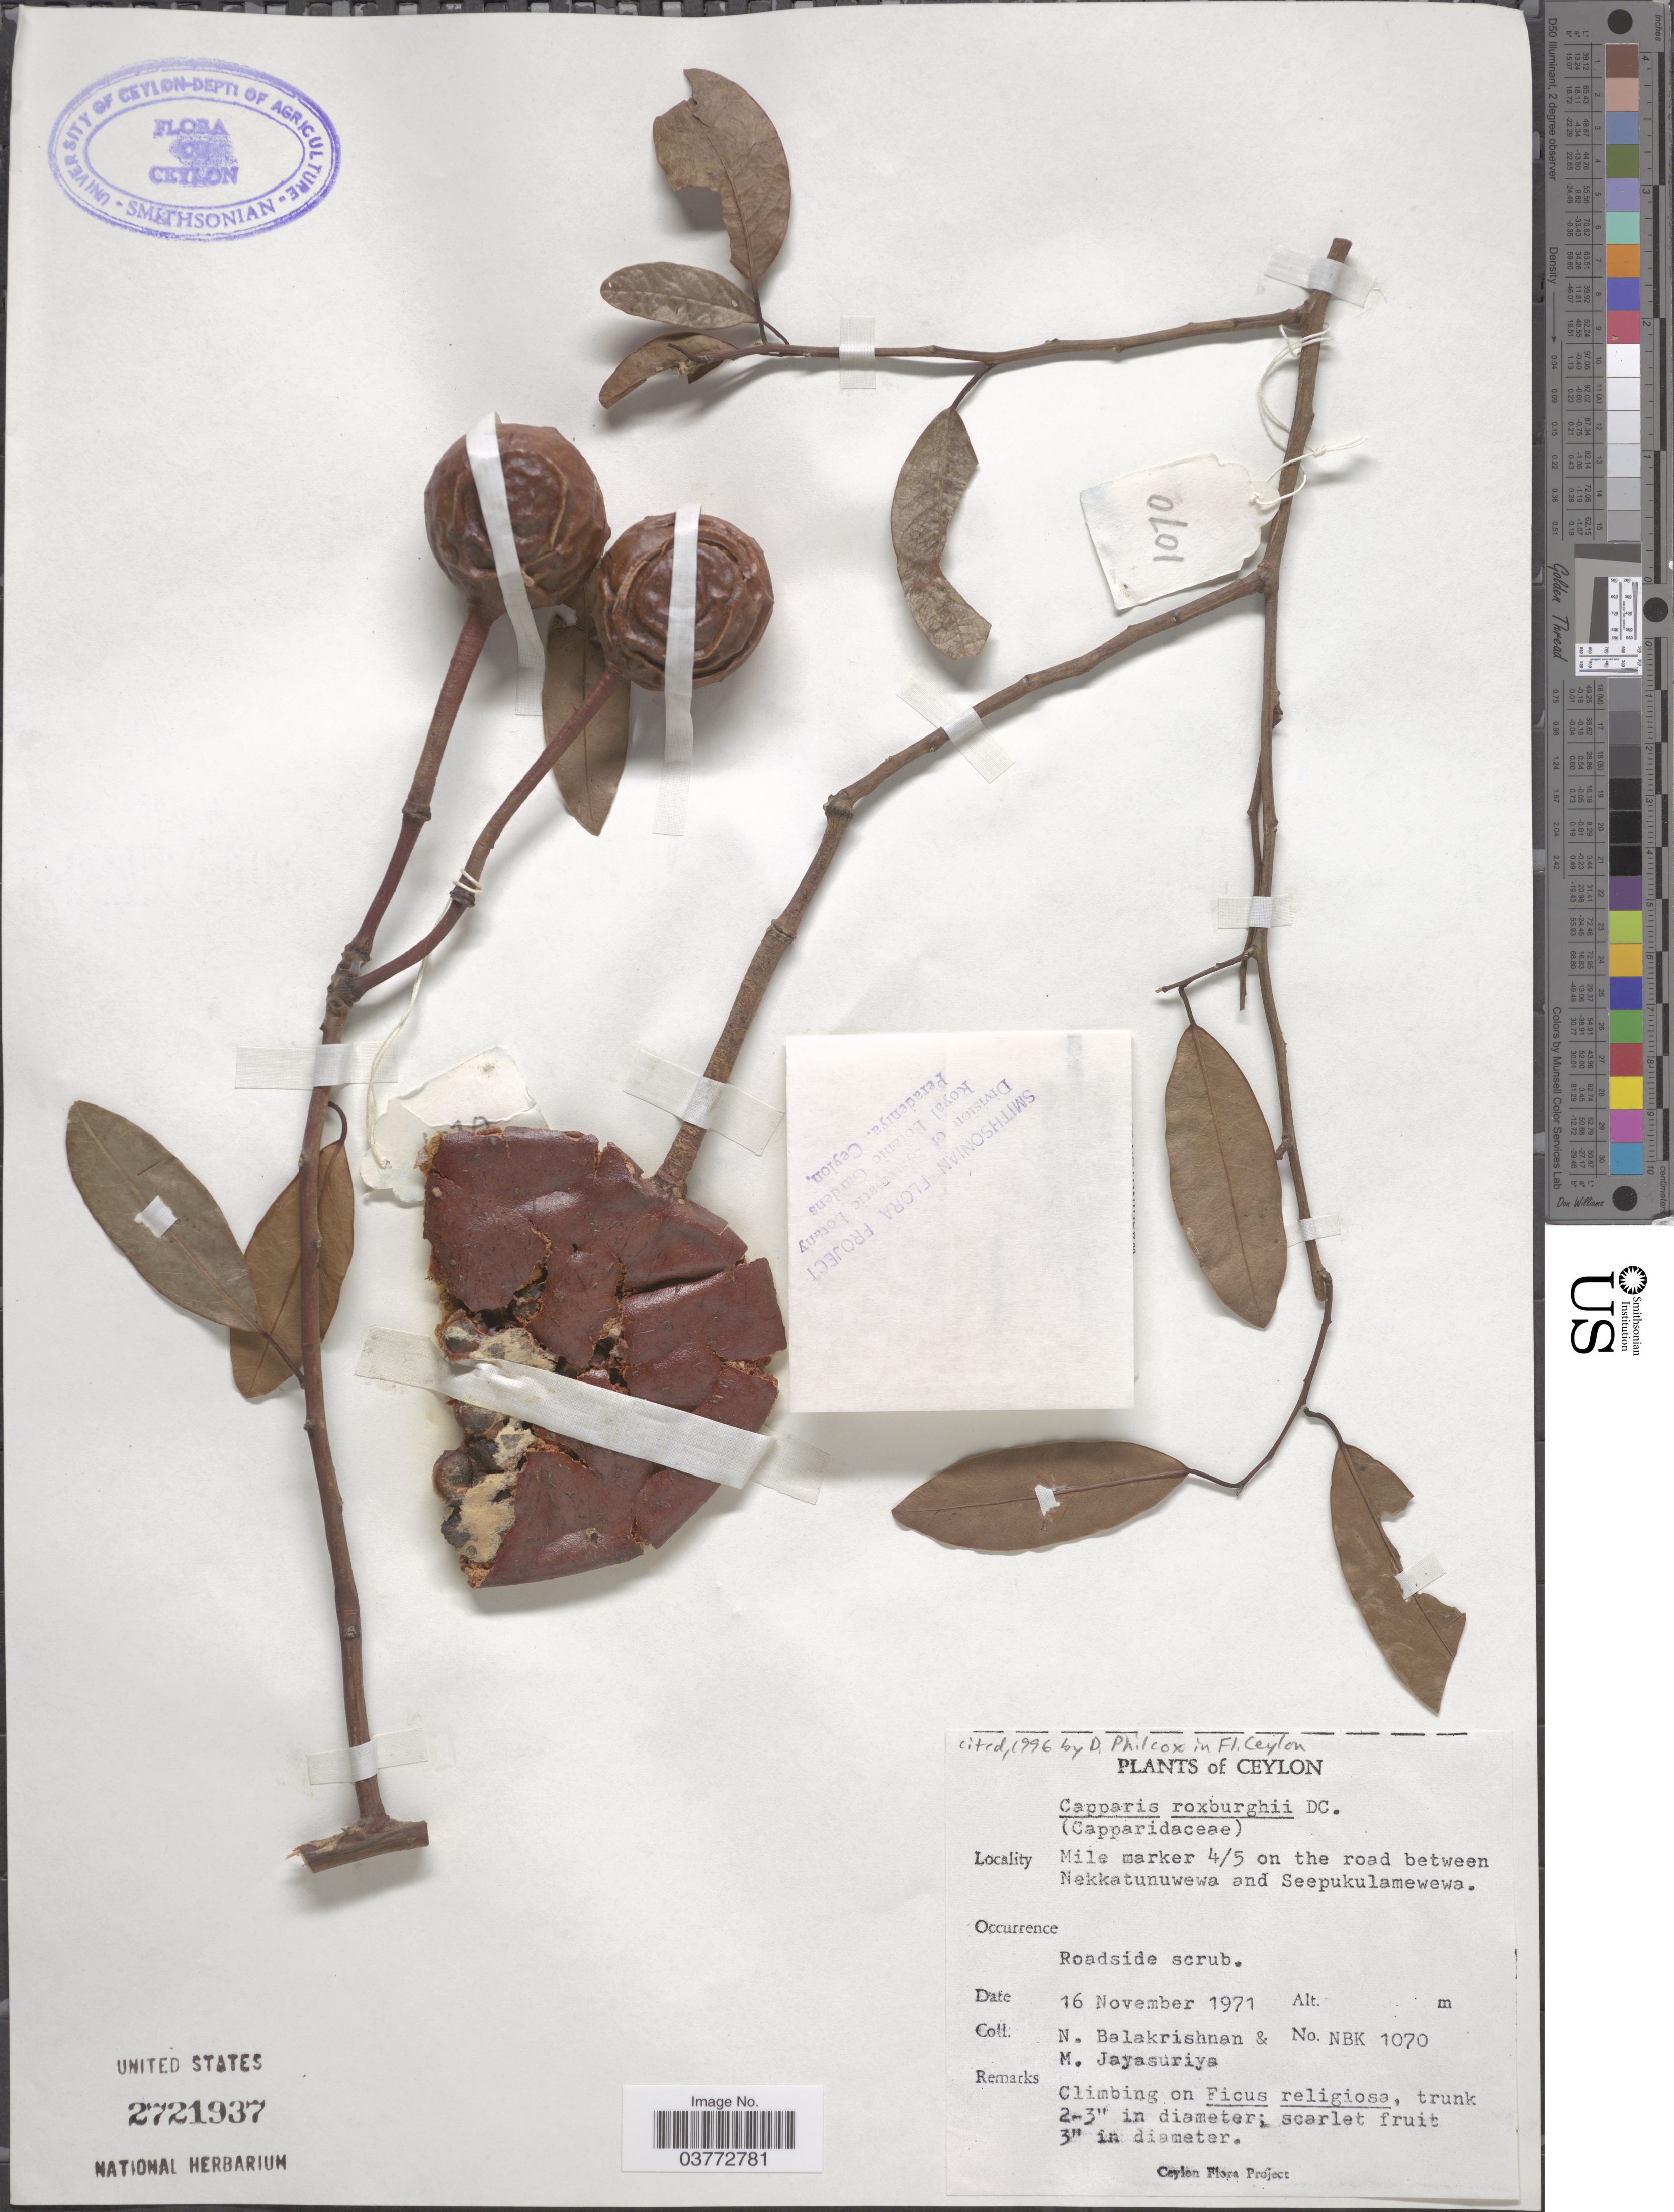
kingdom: Plantae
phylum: Tracheophyta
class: Magnoliopsida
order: Brassicales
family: Capparaceae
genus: Capparis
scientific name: Capparis roxburghii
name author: DC.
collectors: N. Balakrishnan & M. Jayasuriya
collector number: NBK1070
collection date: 1971-11-16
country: Sri Lanka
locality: Ceylon. Mile marker 4/5 on the road between Nekkatunuwewa and Seepukulamewewa.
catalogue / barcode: US 2721937